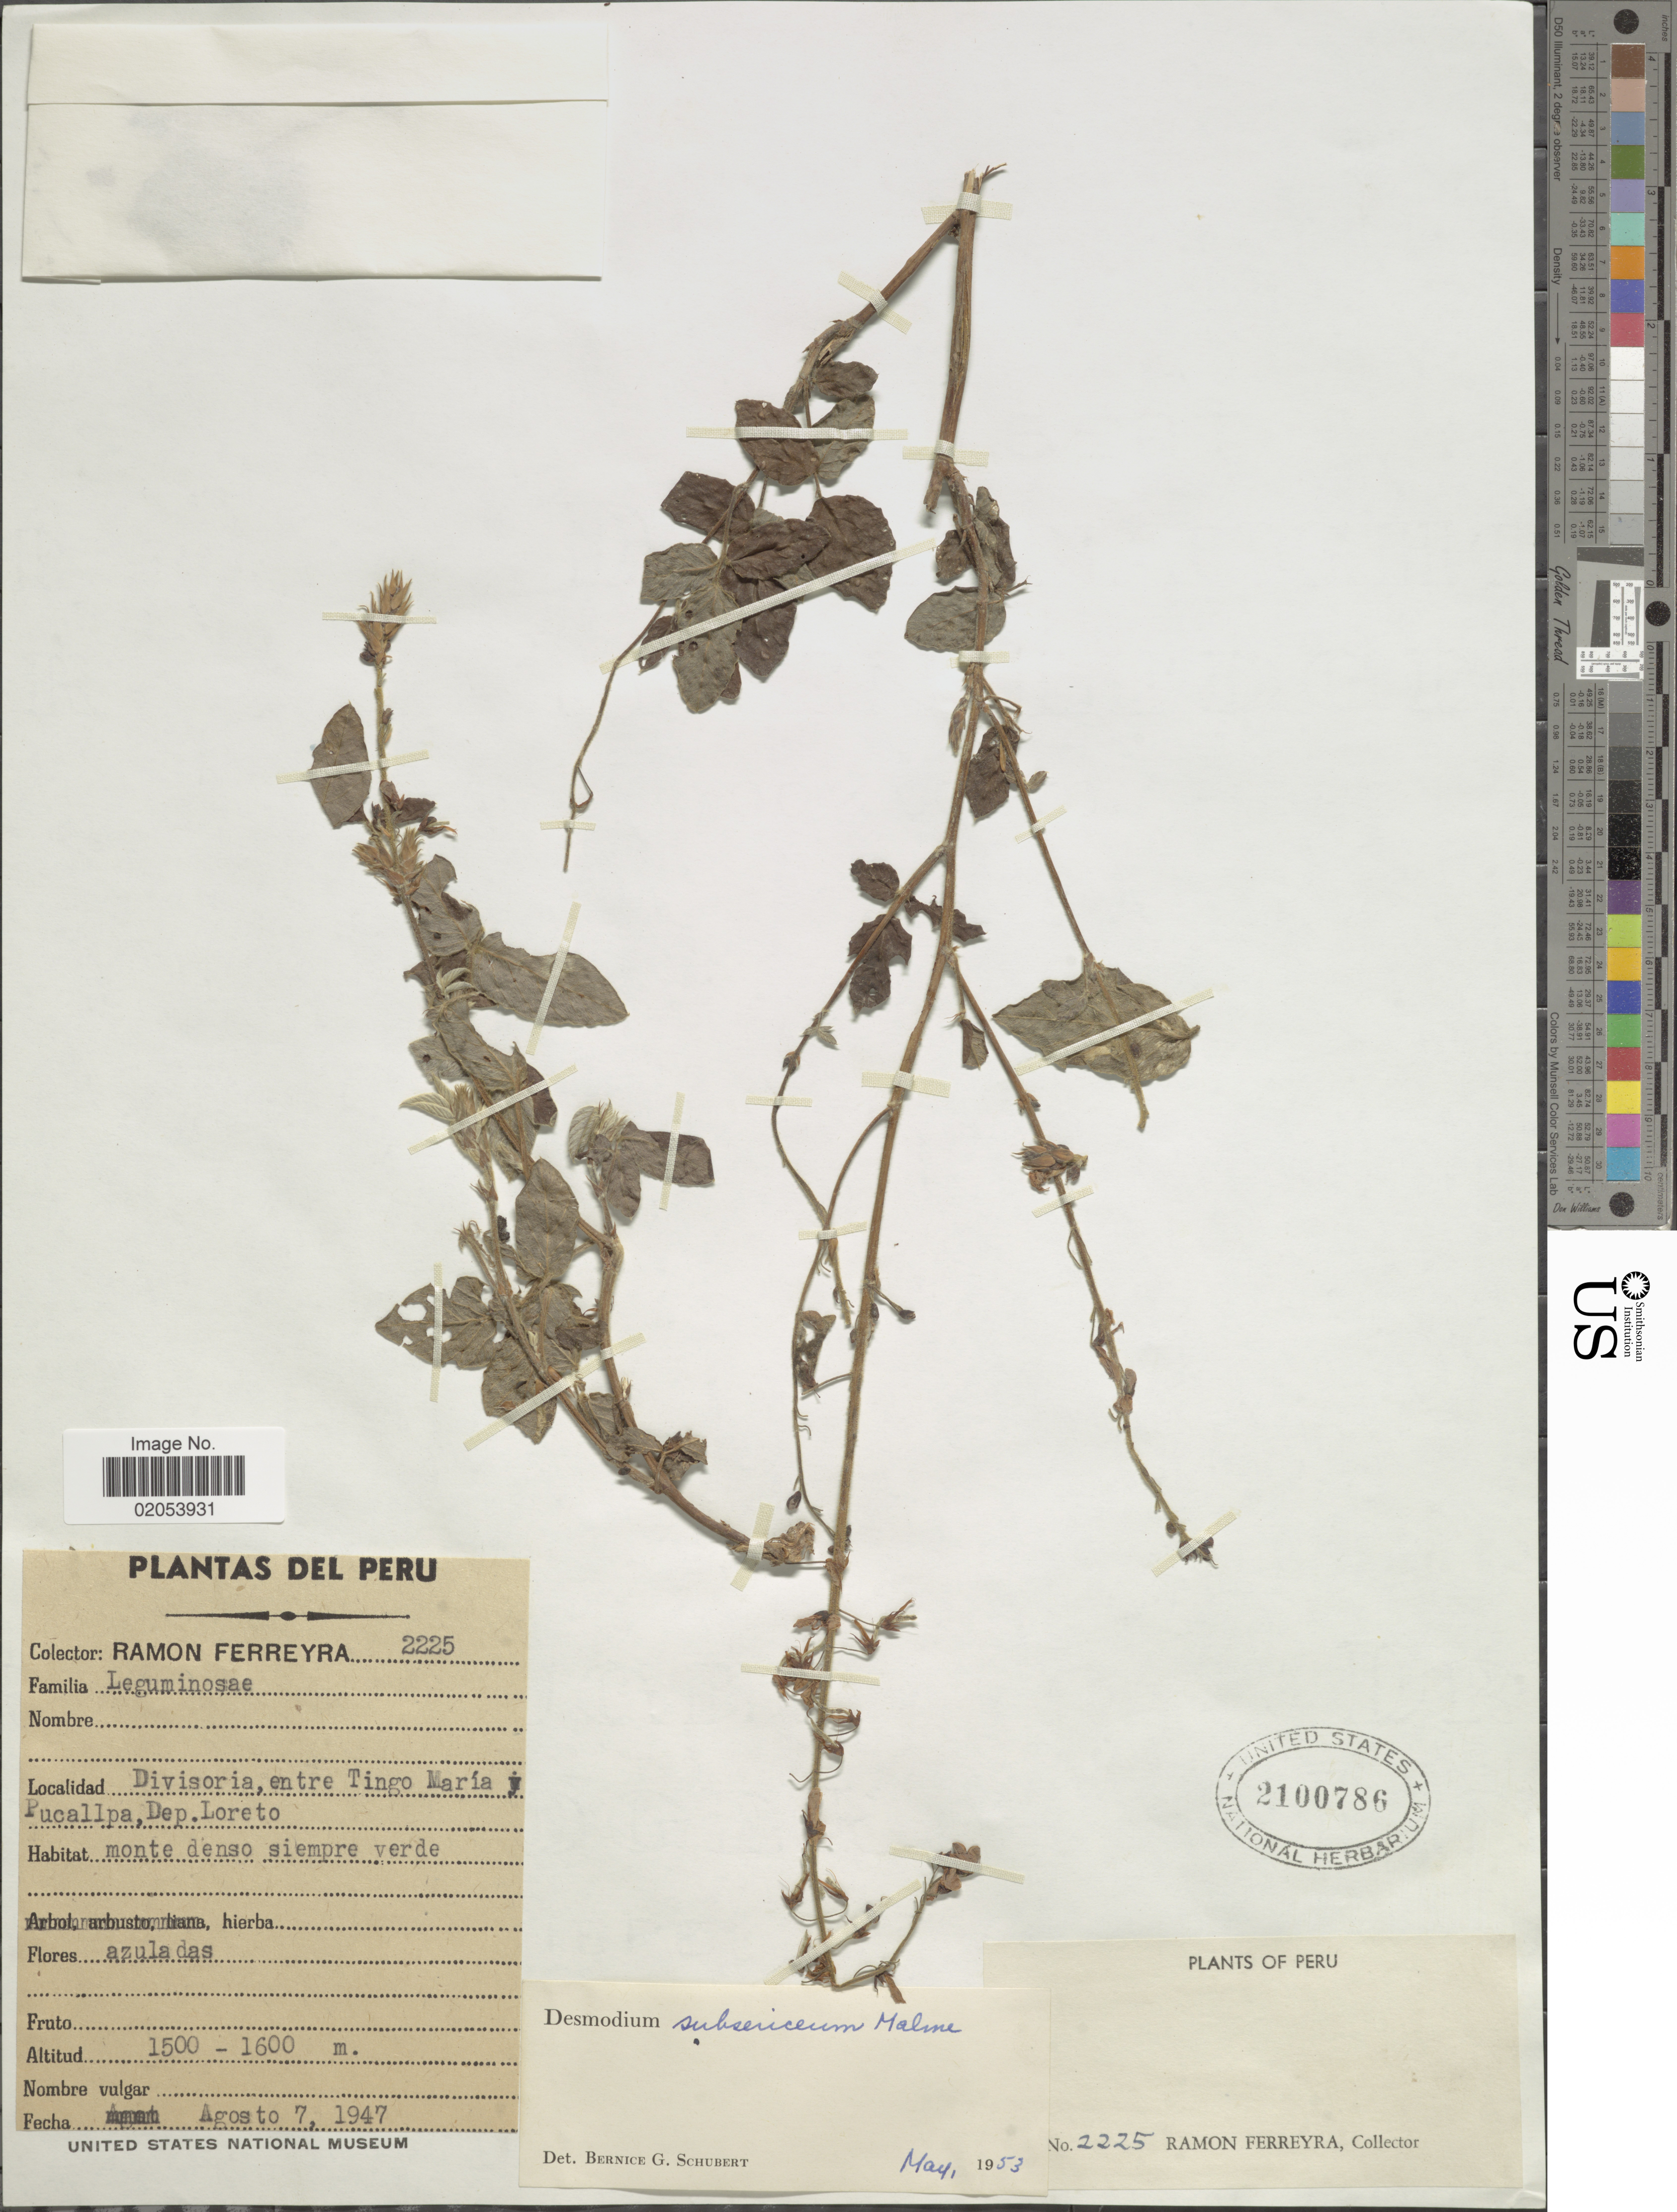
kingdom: Plantae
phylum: Tracheophyta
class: Magnoliopsida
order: Fabales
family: Fabaceae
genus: Desmodium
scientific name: Desmodium subsericeum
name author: Malme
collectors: R. A. Ferreyra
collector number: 2225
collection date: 1947-08-07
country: Peru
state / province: Loreto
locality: Divisoria, entre Tingo Maria y Pucallpa, Dep. Loreto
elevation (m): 1500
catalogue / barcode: US 2100786